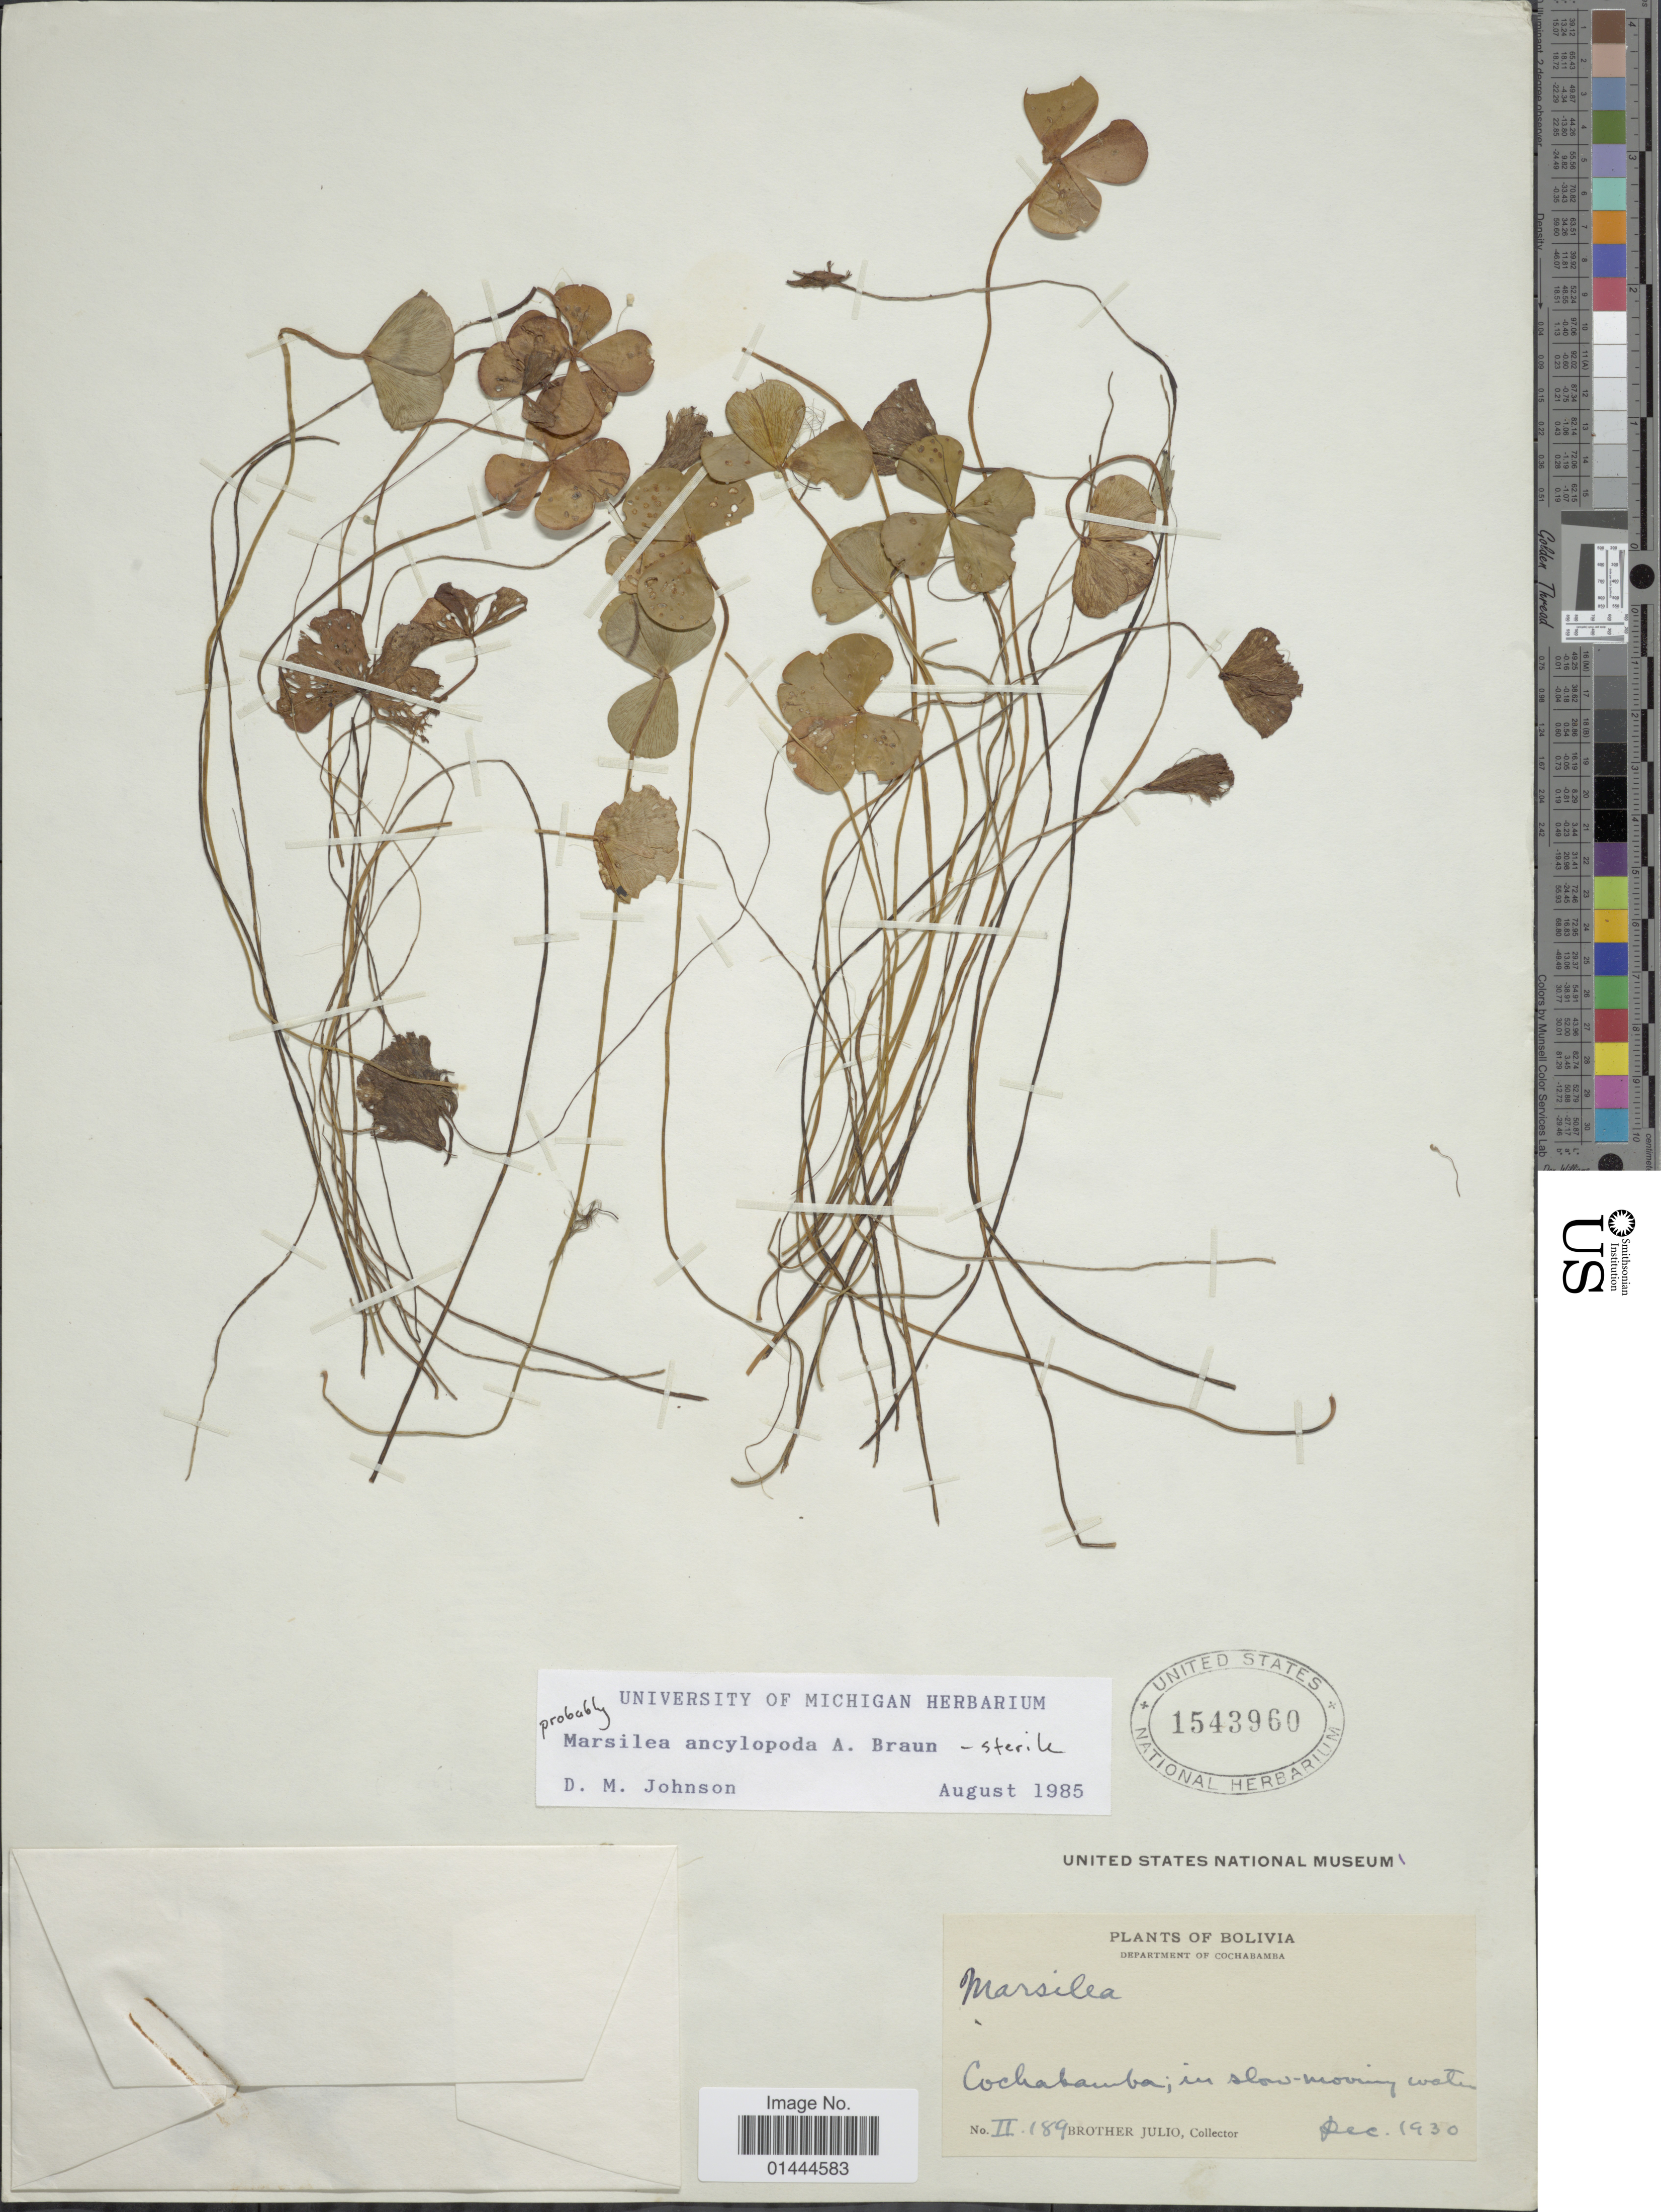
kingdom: Plantae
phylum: Tracheophyta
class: Polypodiopsida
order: Salviniales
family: Marsileaceae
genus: Marsilea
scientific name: Marsilea ancylopoda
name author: A. Braun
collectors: Bro. Julio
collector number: II189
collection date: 1930-12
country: Bolivia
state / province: Cochabamba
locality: Cochabamba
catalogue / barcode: US 1543960